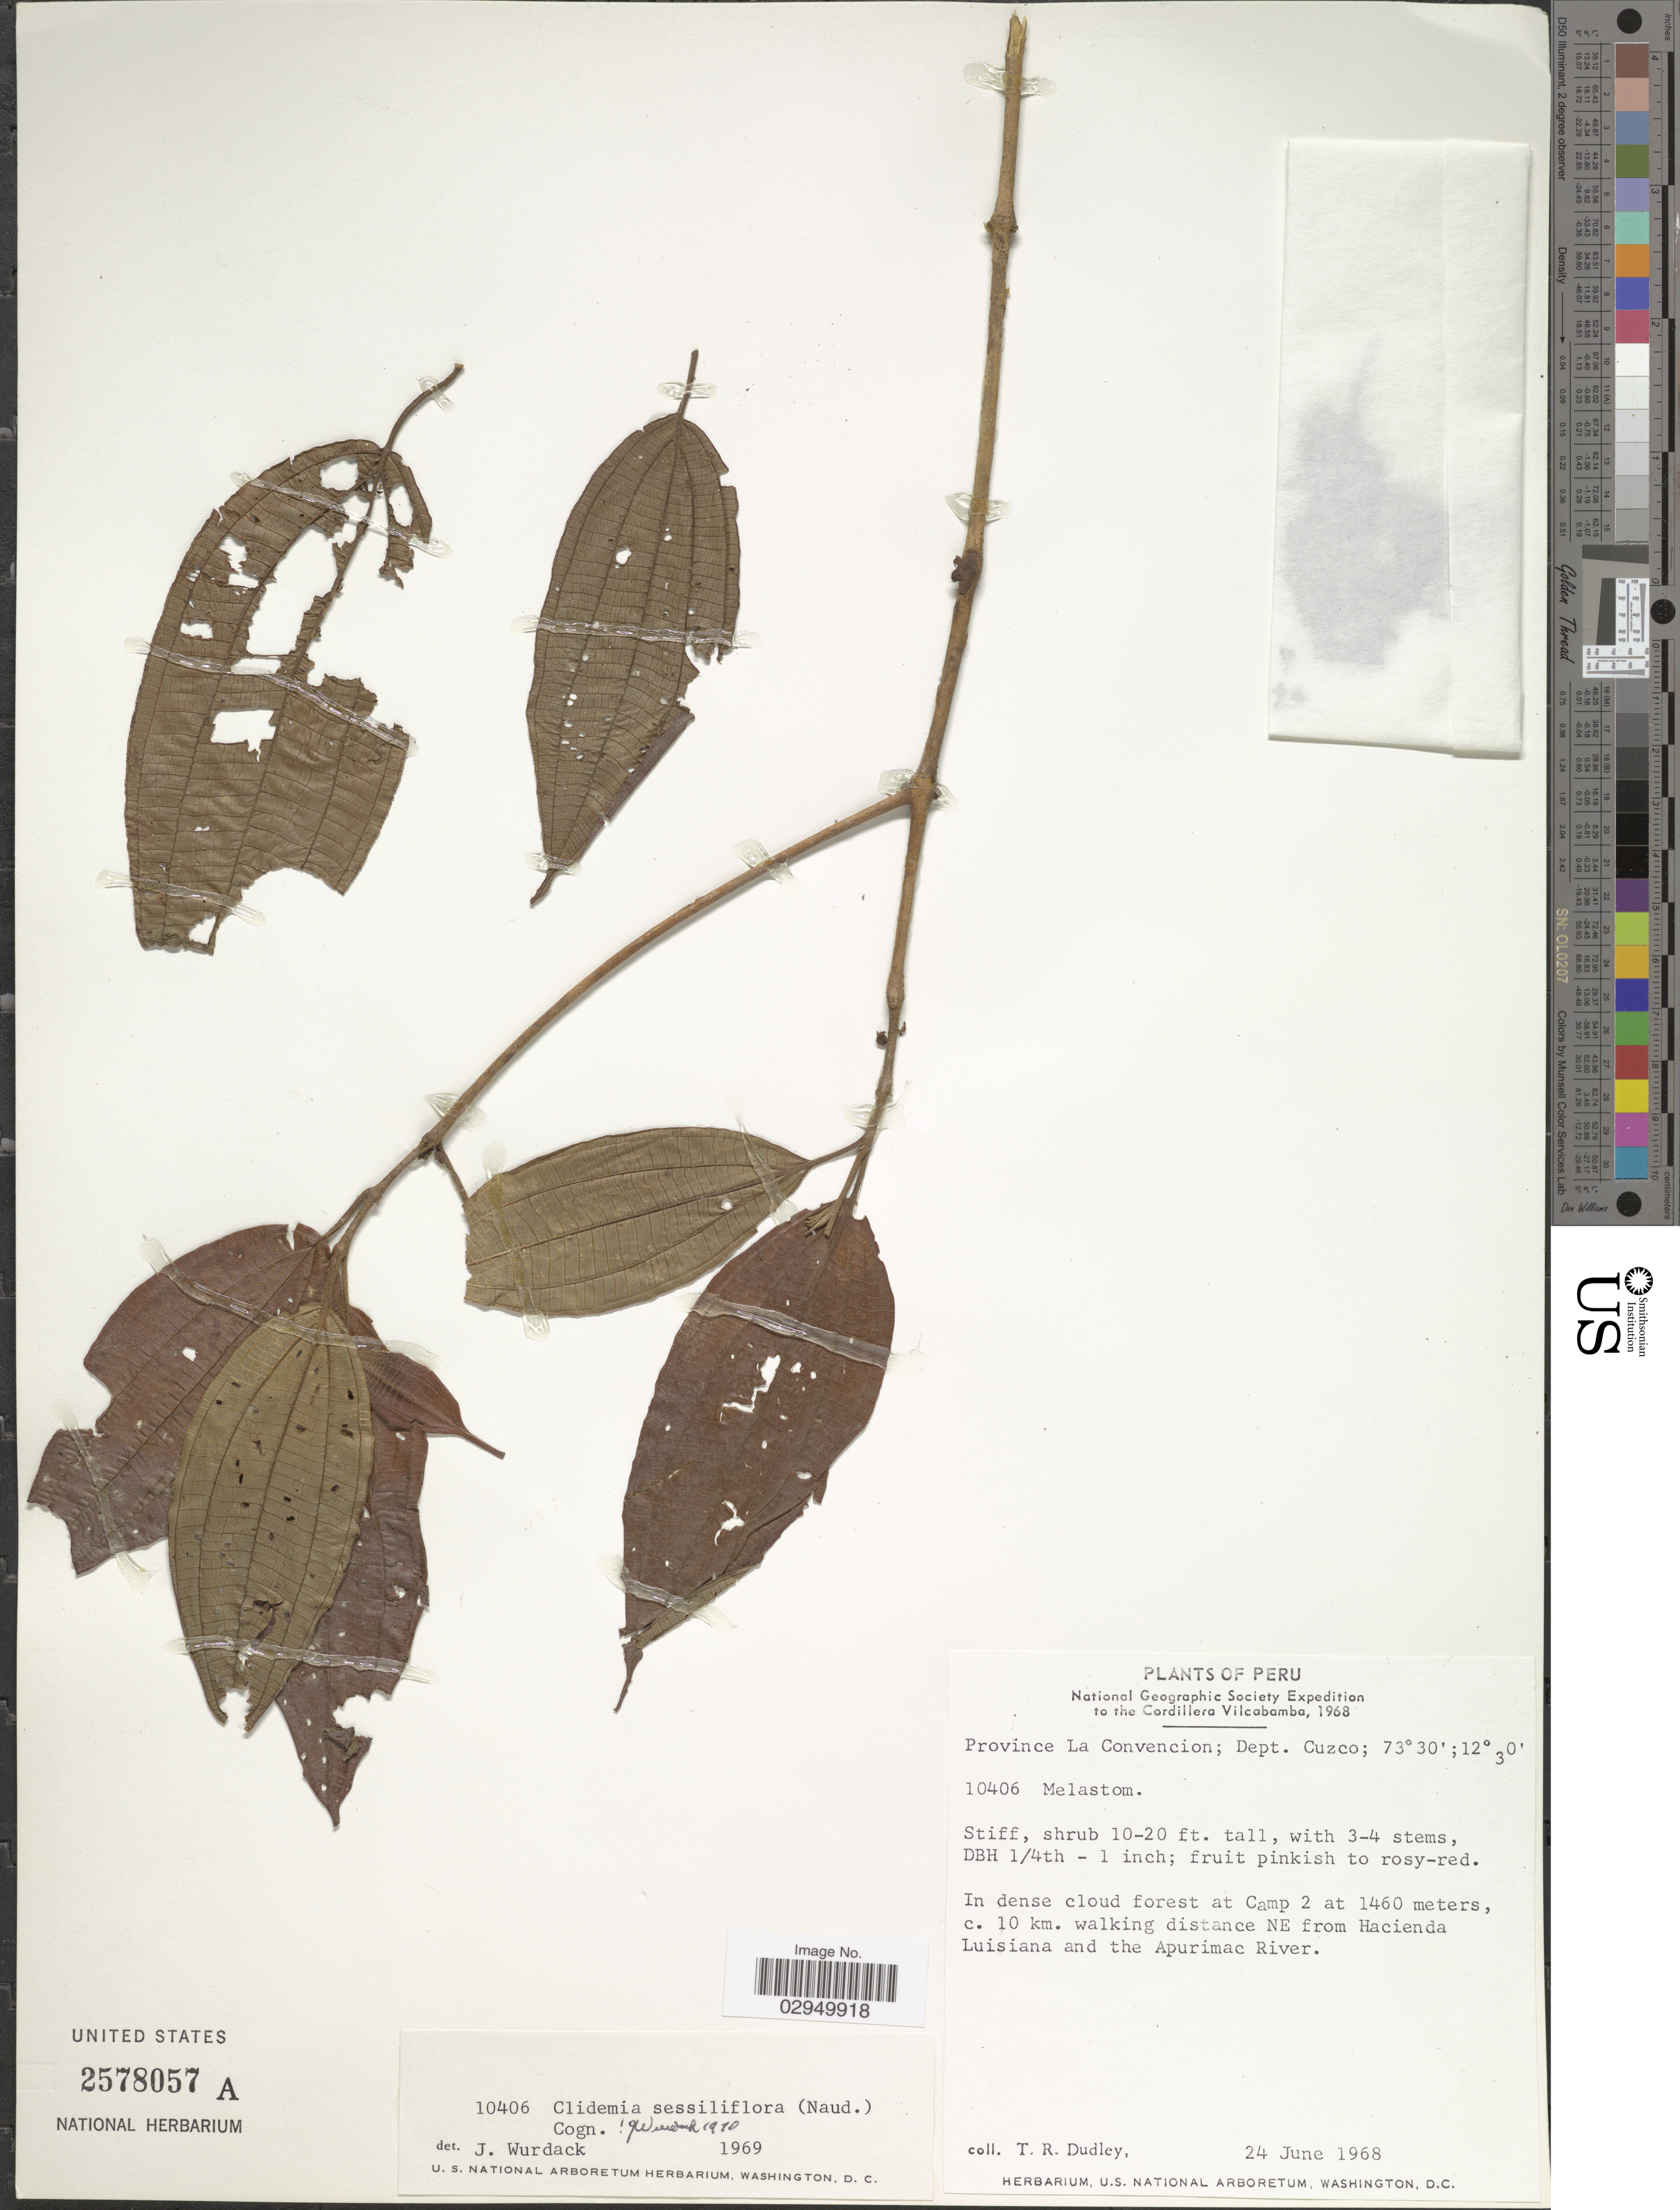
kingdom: Plantae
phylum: Tracheophyta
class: Magnoliopsida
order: Myrtales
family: Melastomataceae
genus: Clidemia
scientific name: Clidemia sessiliflora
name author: (Naudin) Cogn.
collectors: T. R. Dudley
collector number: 10406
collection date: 1968-06-24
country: Peru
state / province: Cusco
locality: Province La Convencion; Dept. Cuzco. In dense cloud forest at Camp 2, c. 10 km. walking distance NE from Hacienda Luisiana and the Apurimac River.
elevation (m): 1460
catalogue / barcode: US 2578057A